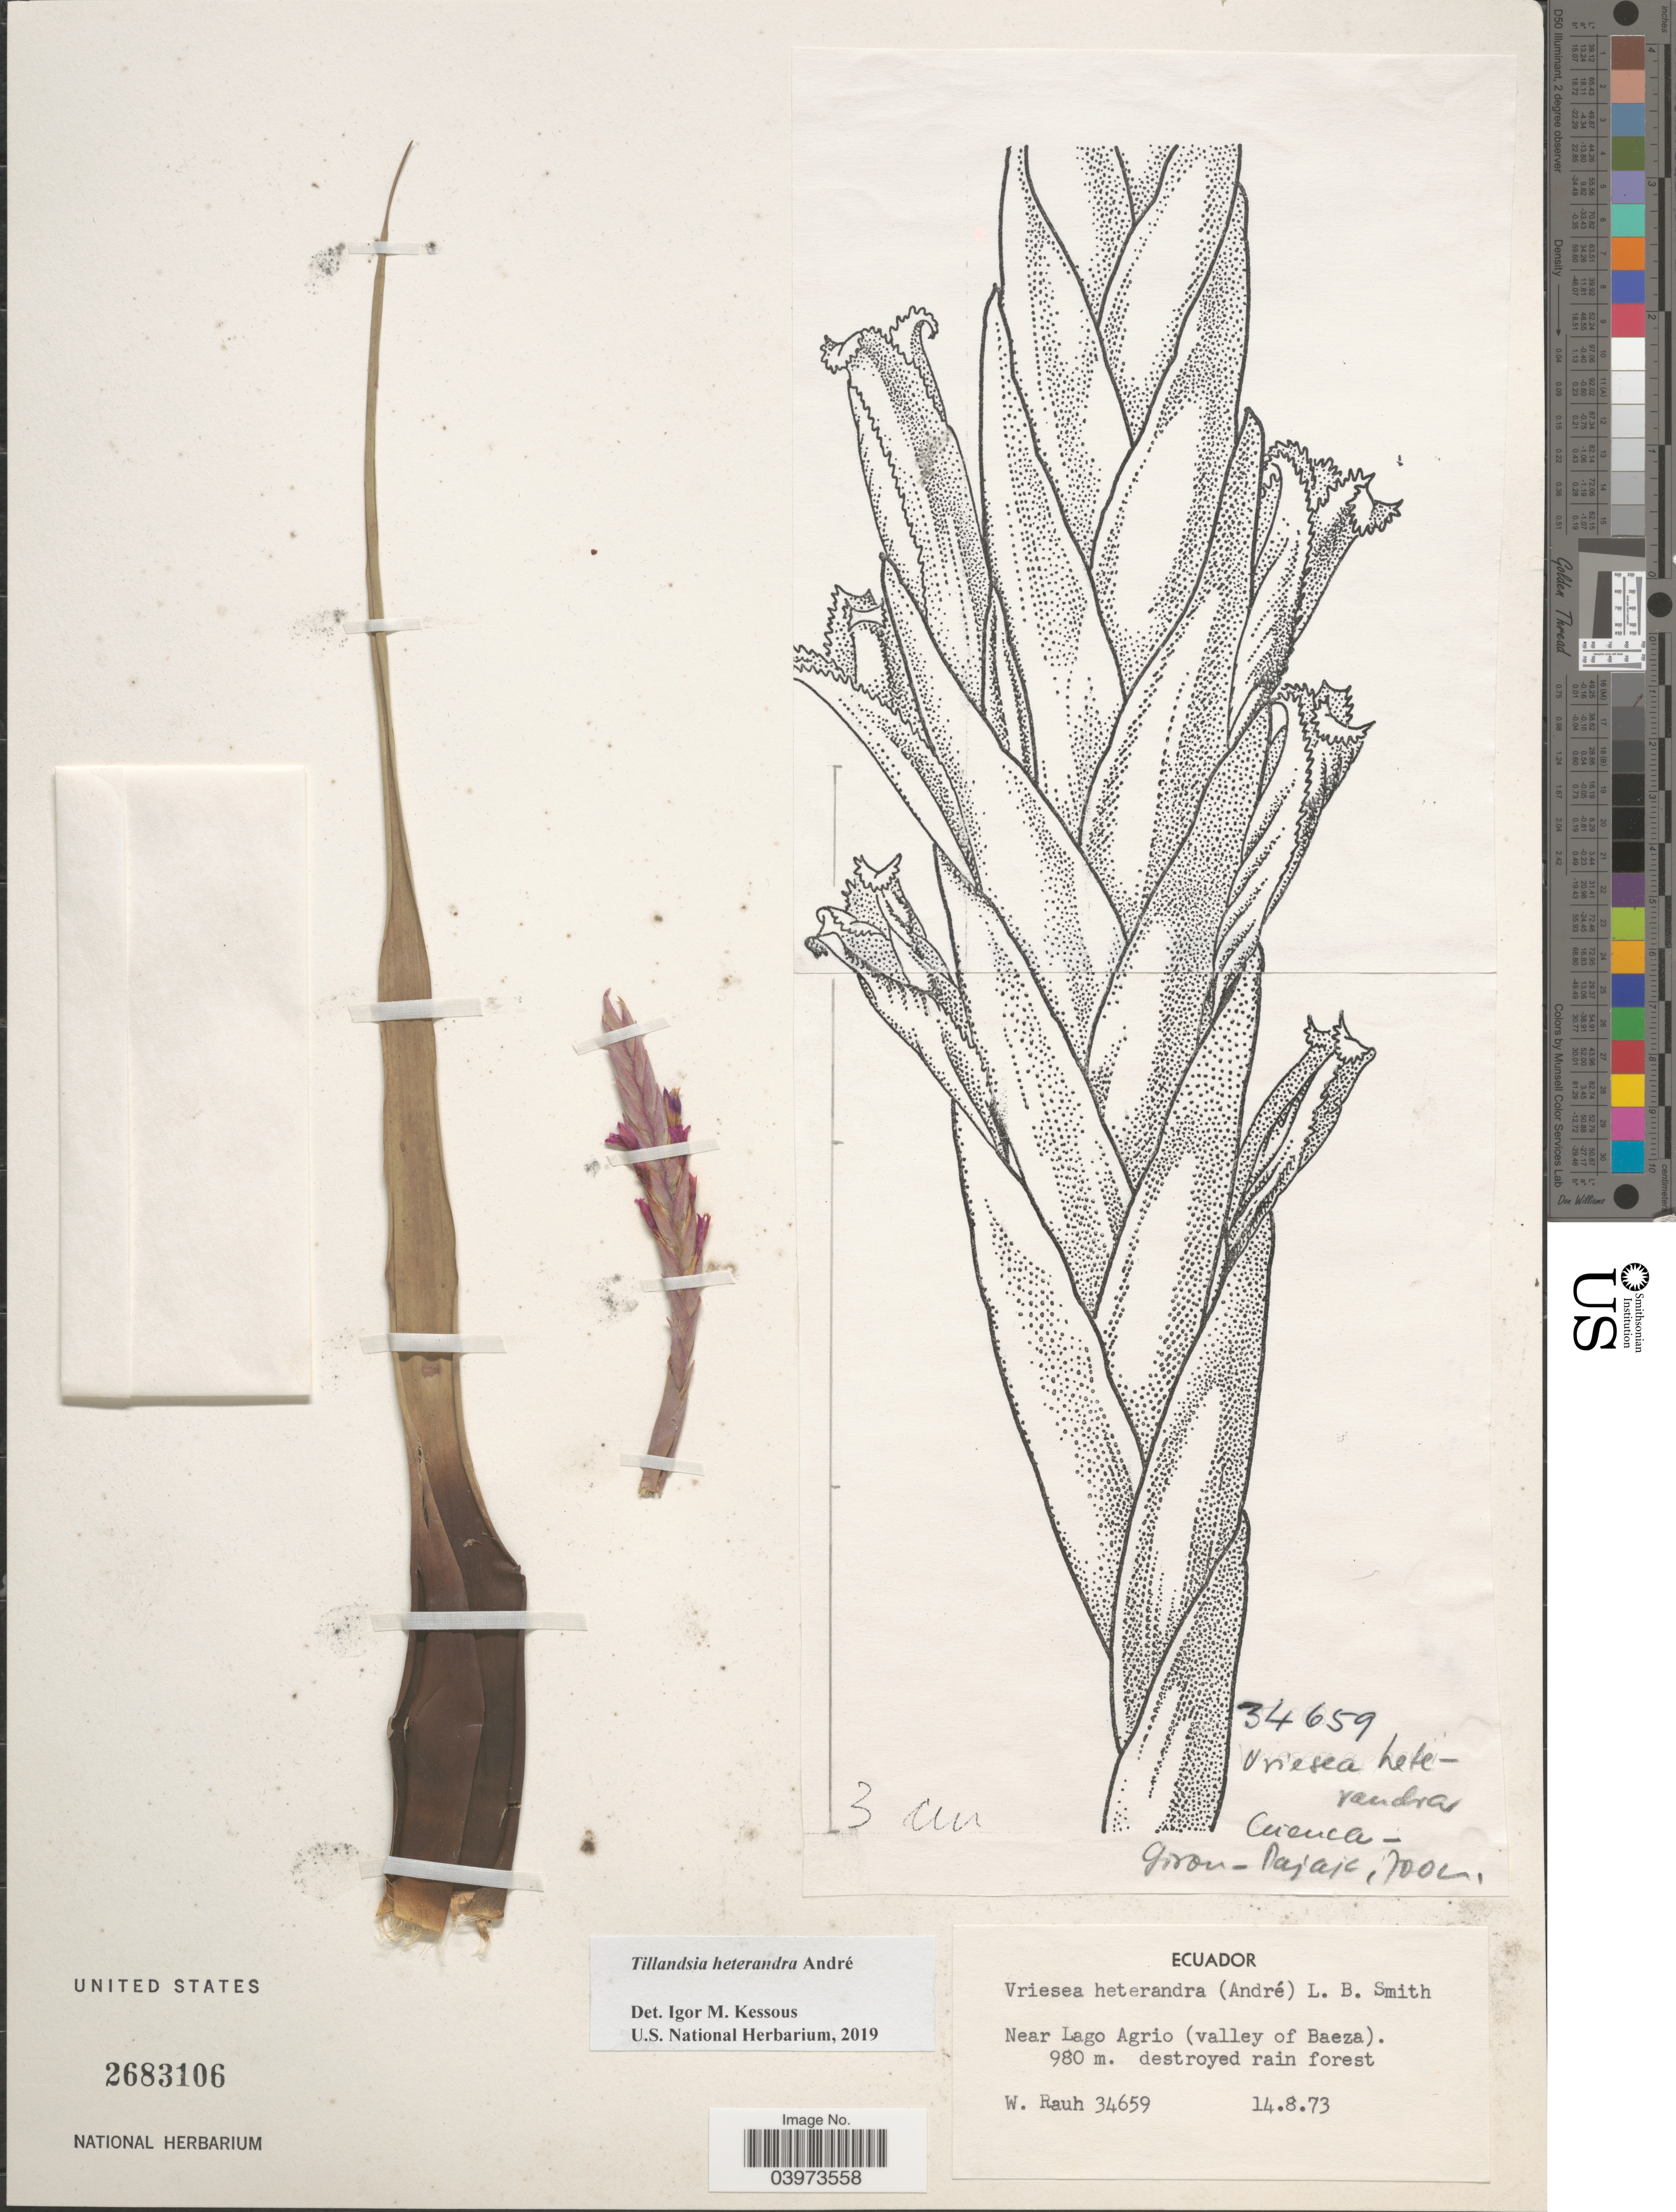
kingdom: Plantae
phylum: Tracheophyta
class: Liliopsida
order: Poales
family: Bromeliaceae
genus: Tillandsia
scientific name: Tillandsia heterandra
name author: André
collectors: W. Rauh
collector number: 34659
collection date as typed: Transcribed d/m/y: 14/8/73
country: Ecuador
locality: Cuenca - Giron - Pajaje. Near Lago Agrio (valley of Baeza).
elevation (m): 700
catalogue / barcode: US 2683106